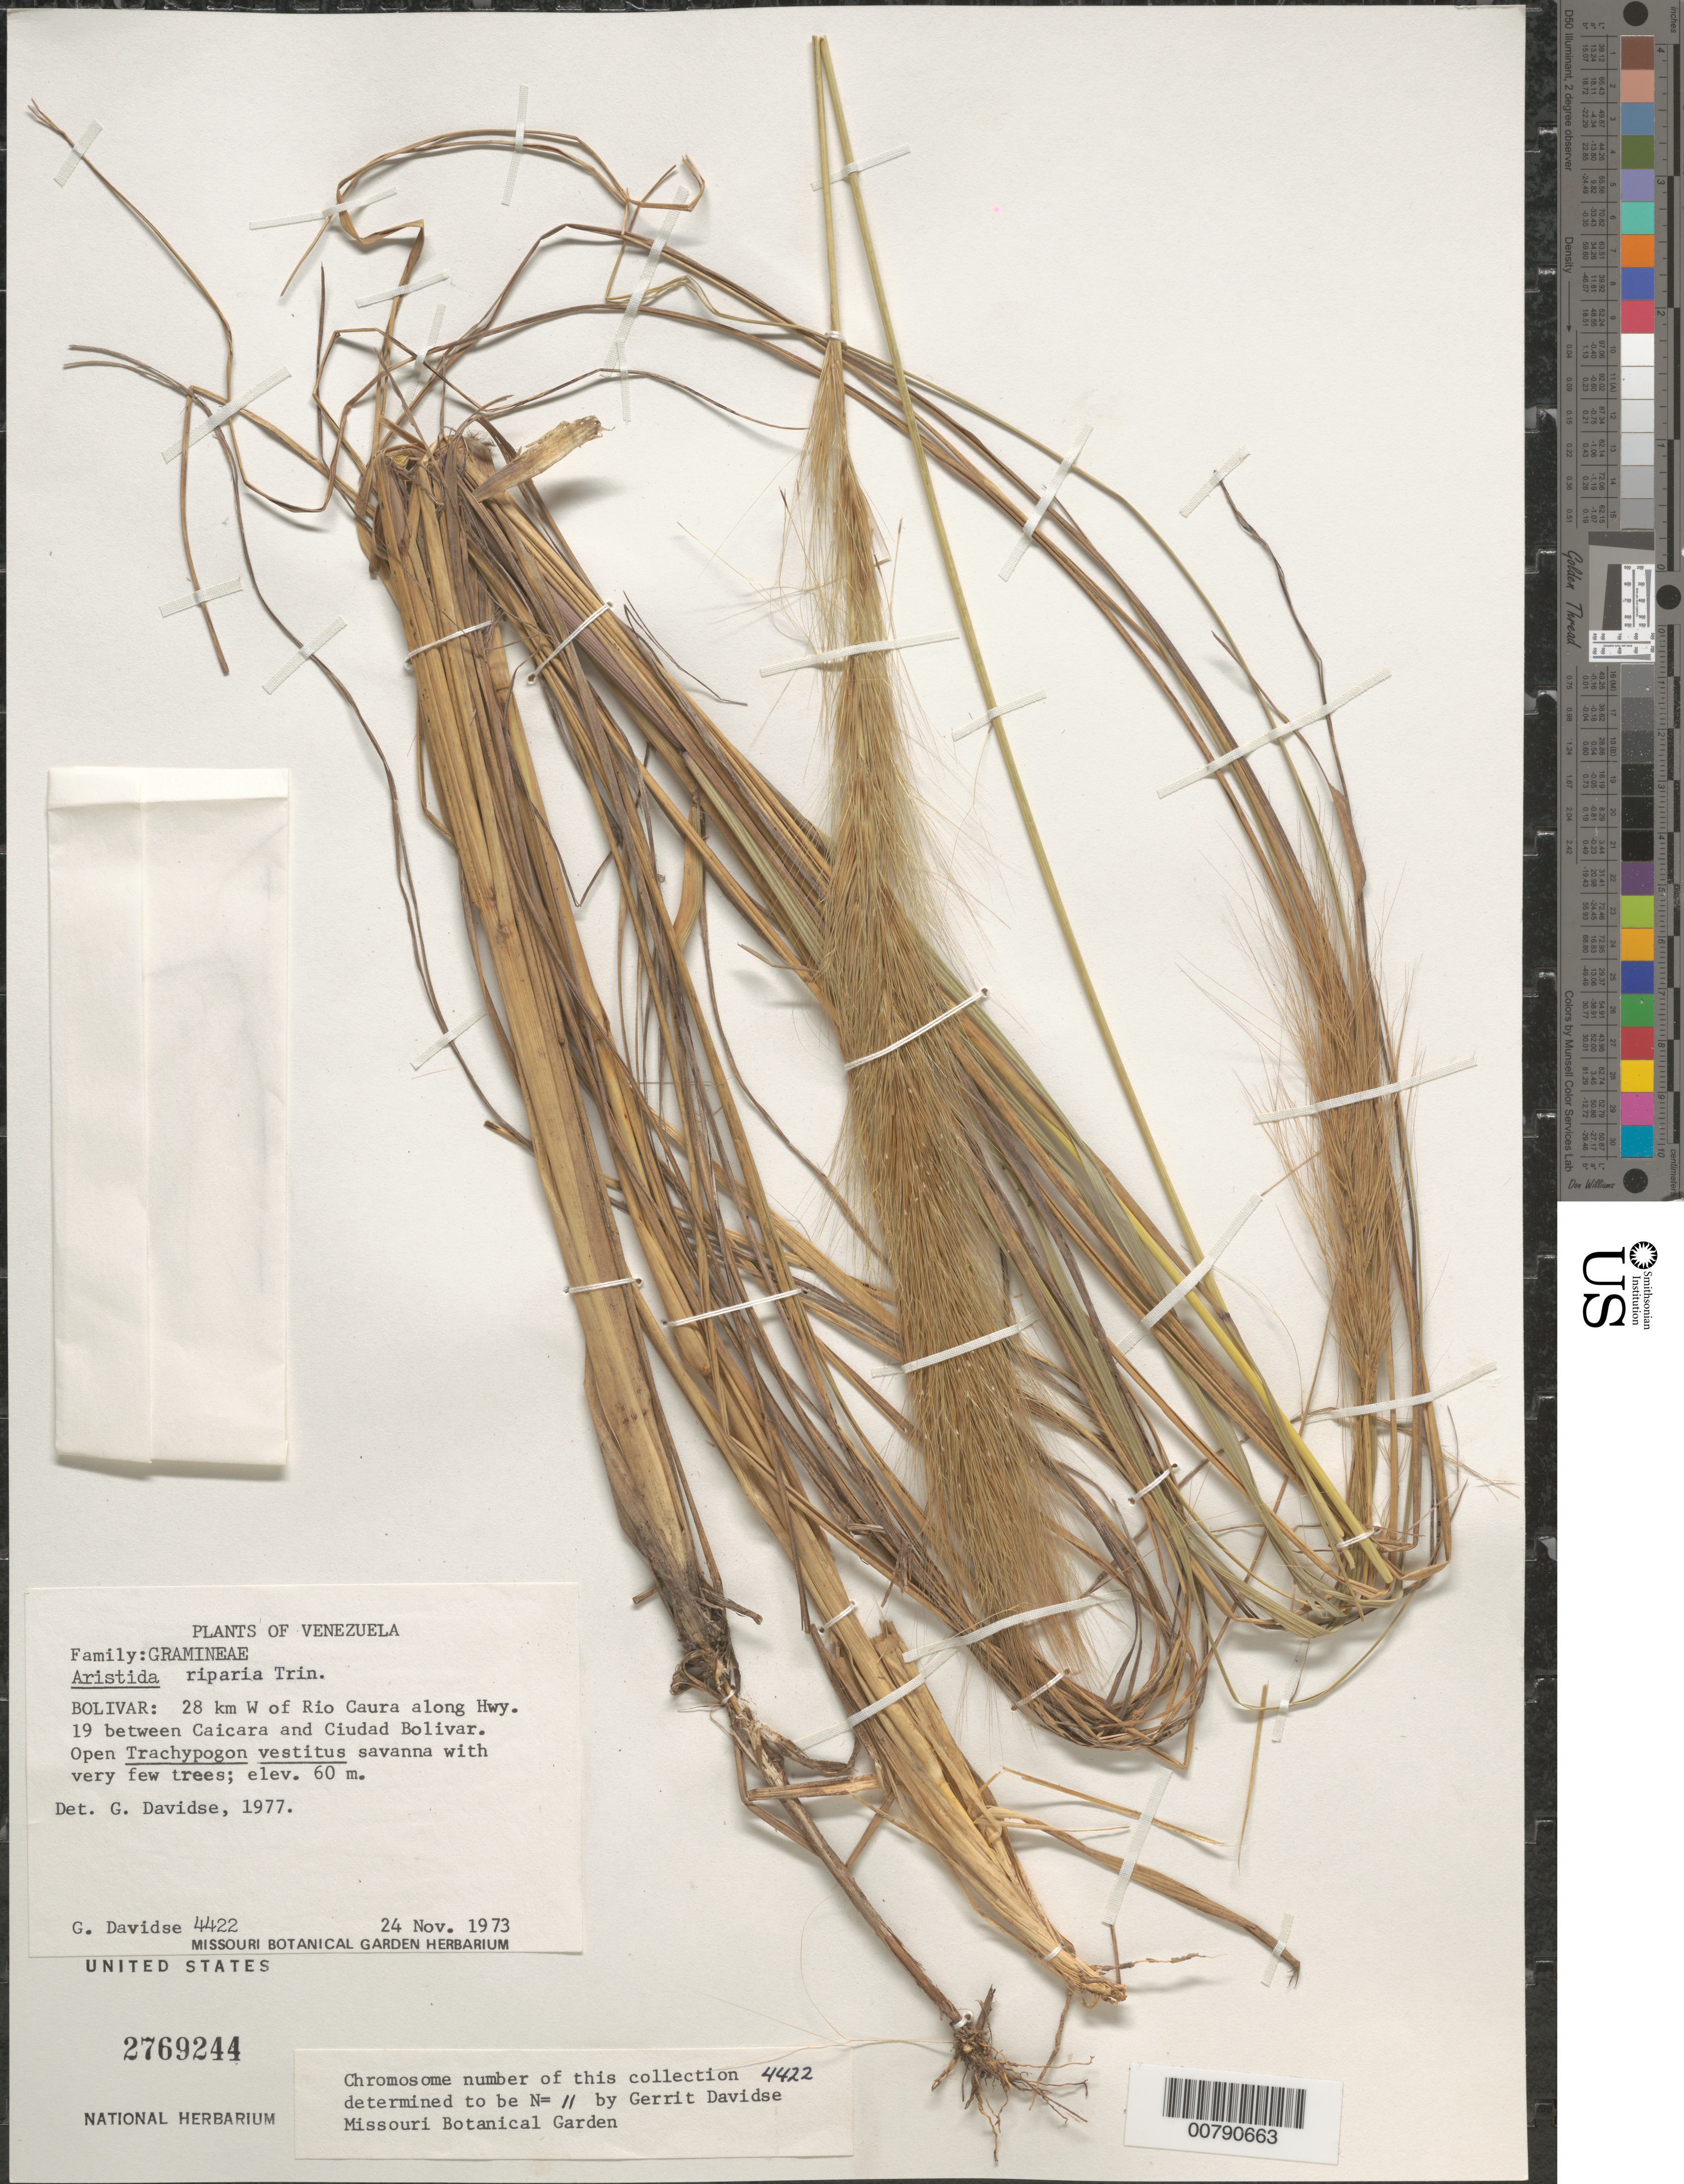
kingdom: Plantae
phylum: Tracheophyta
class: Liliopsida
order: Poales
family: Poaceae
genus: Aristida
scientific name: Aristida riparia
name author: Trin.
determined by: Davidse, Gerrit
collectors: G. Davidse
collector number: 4422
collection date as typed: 24-Nov-73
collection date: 1973-11-24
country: Venezuela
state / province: Bolívar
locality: Caicara, 31 km SW of along Hwy 19 to Ciudad Bolívar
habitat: Open Trachypogon savanna with very few trees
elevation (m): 60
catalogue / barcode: US 2769244